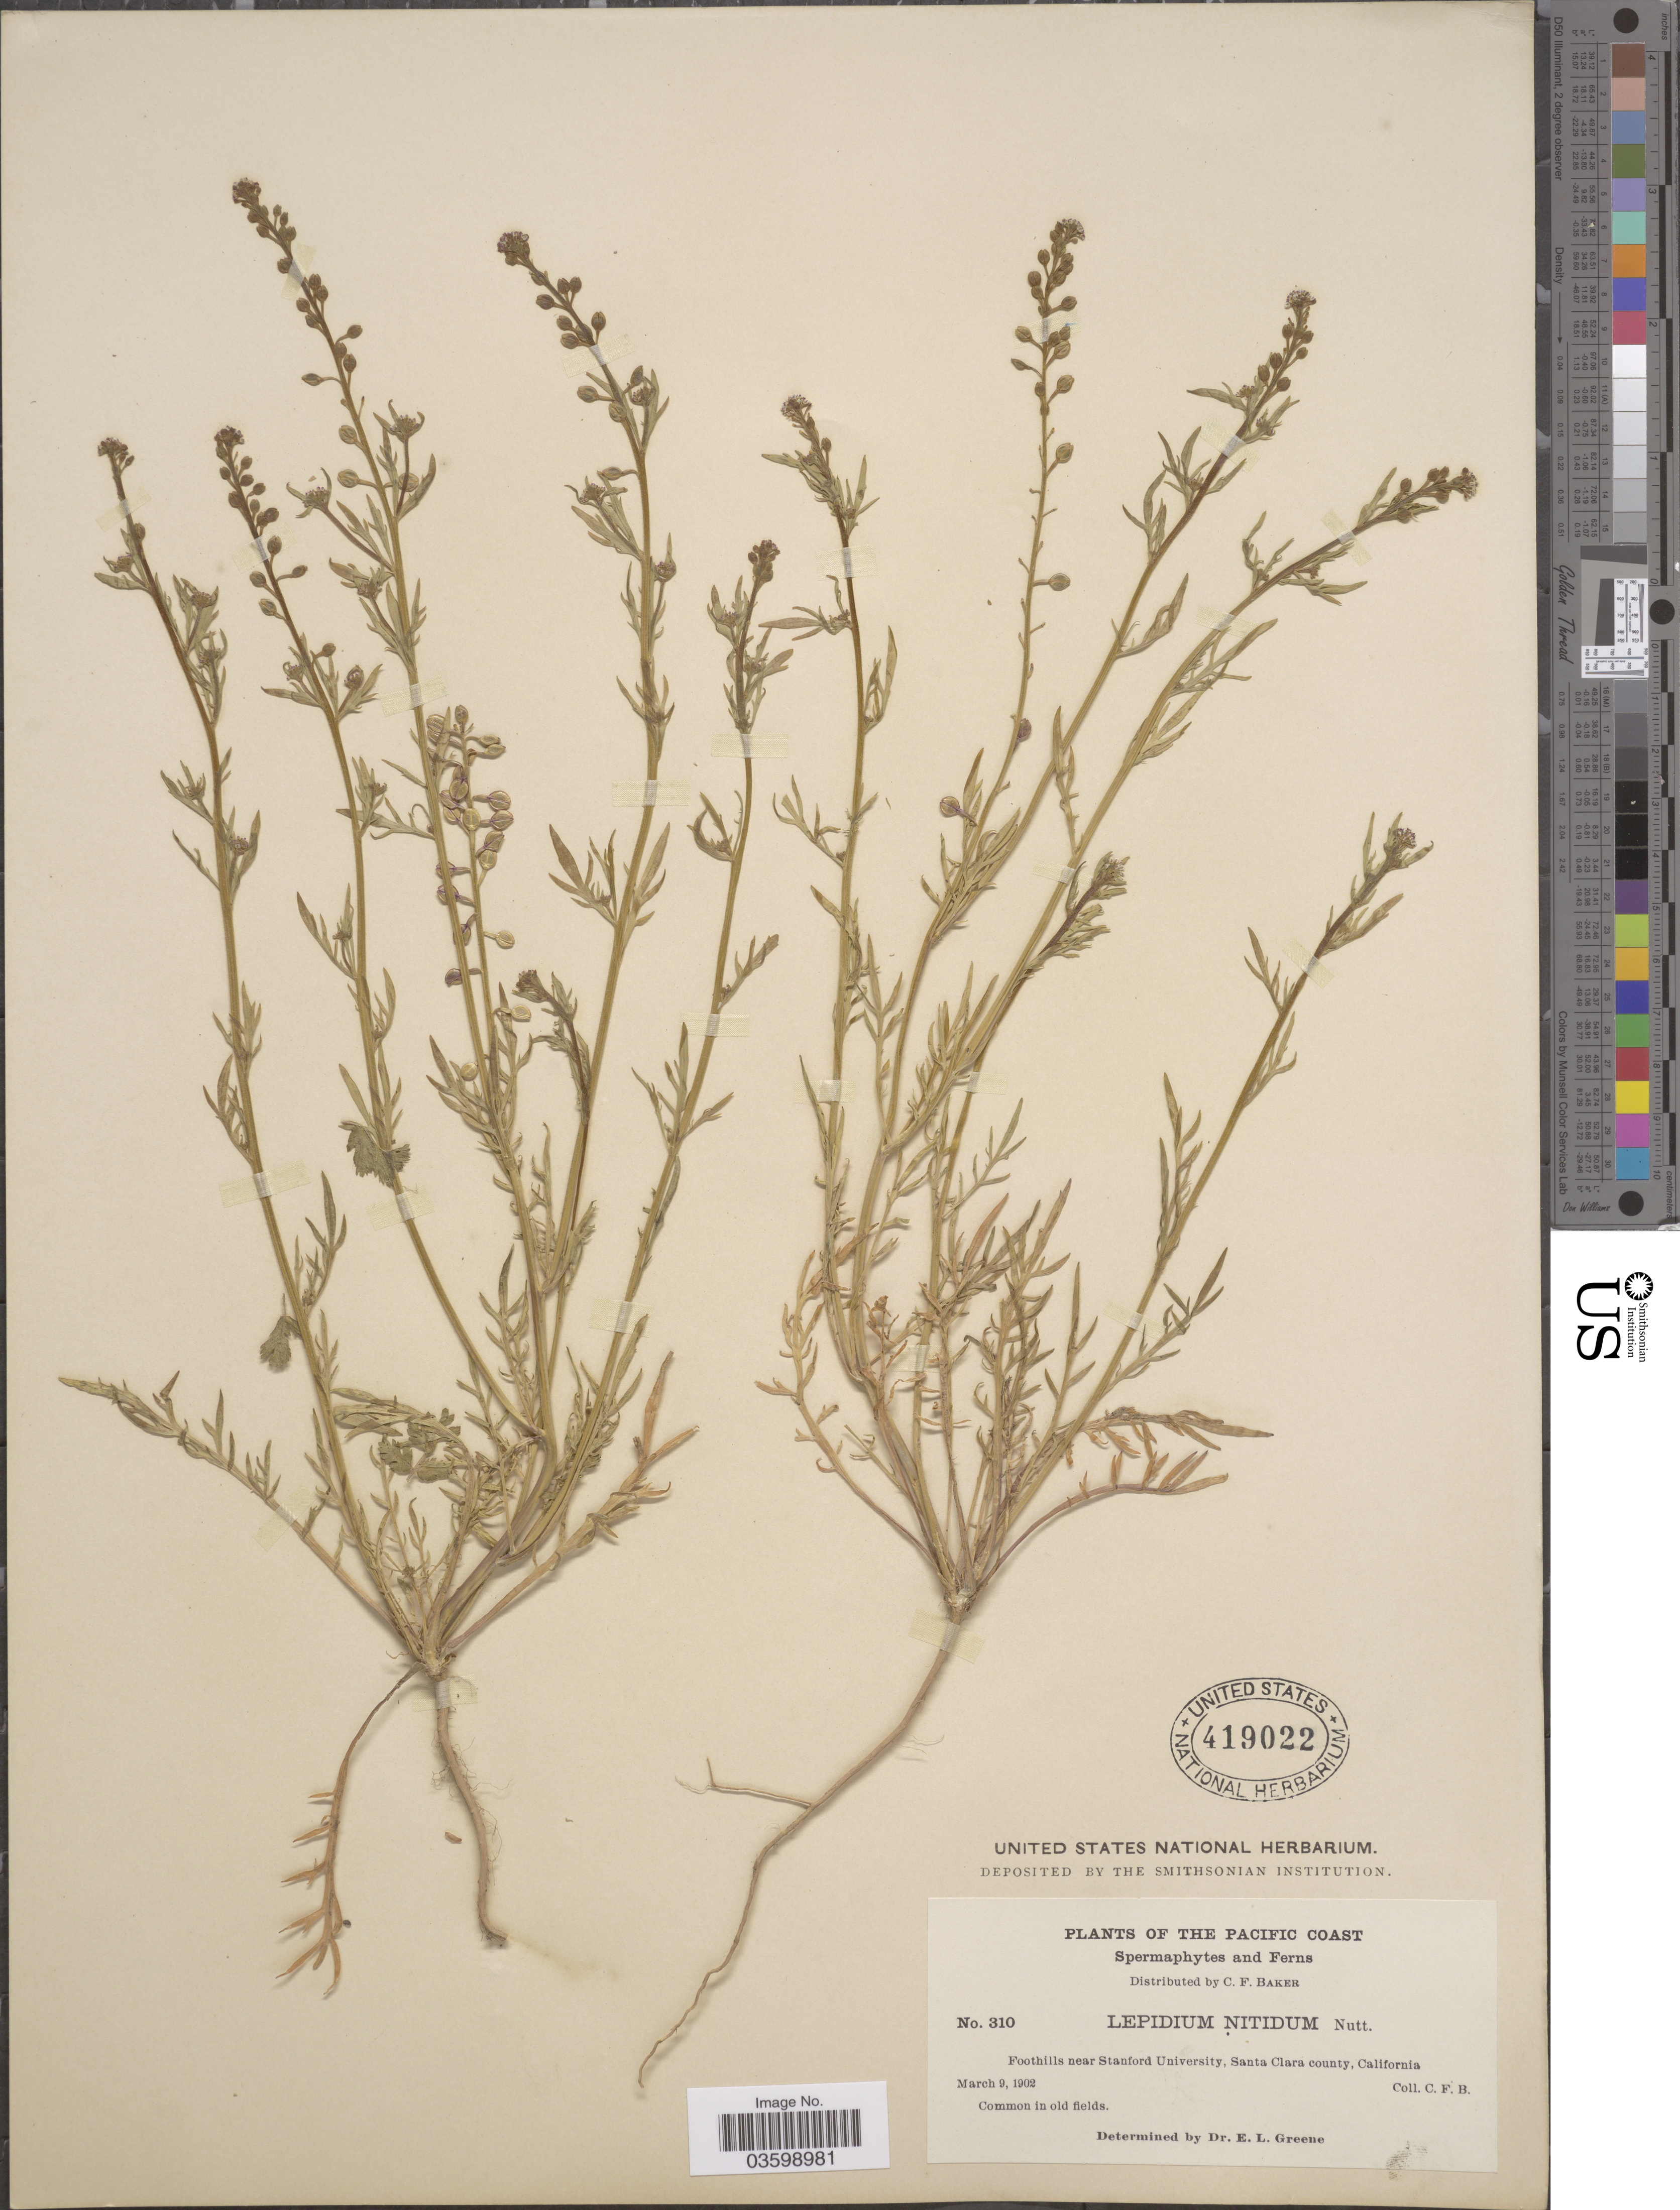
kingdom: Plantae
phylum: Tracheophyta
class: Magnoliopsida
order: Brassicales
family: Brassicaceae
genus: Lepidium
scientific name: Lepidium nitidum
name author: Nutt.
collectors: C. F. Baker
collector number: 310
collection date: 1902-03-09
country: United States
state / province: California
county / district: Santa Clara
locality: The Pacific Coast. Foothills near Stanford University, Santa Clara county.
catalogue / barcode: US 419022